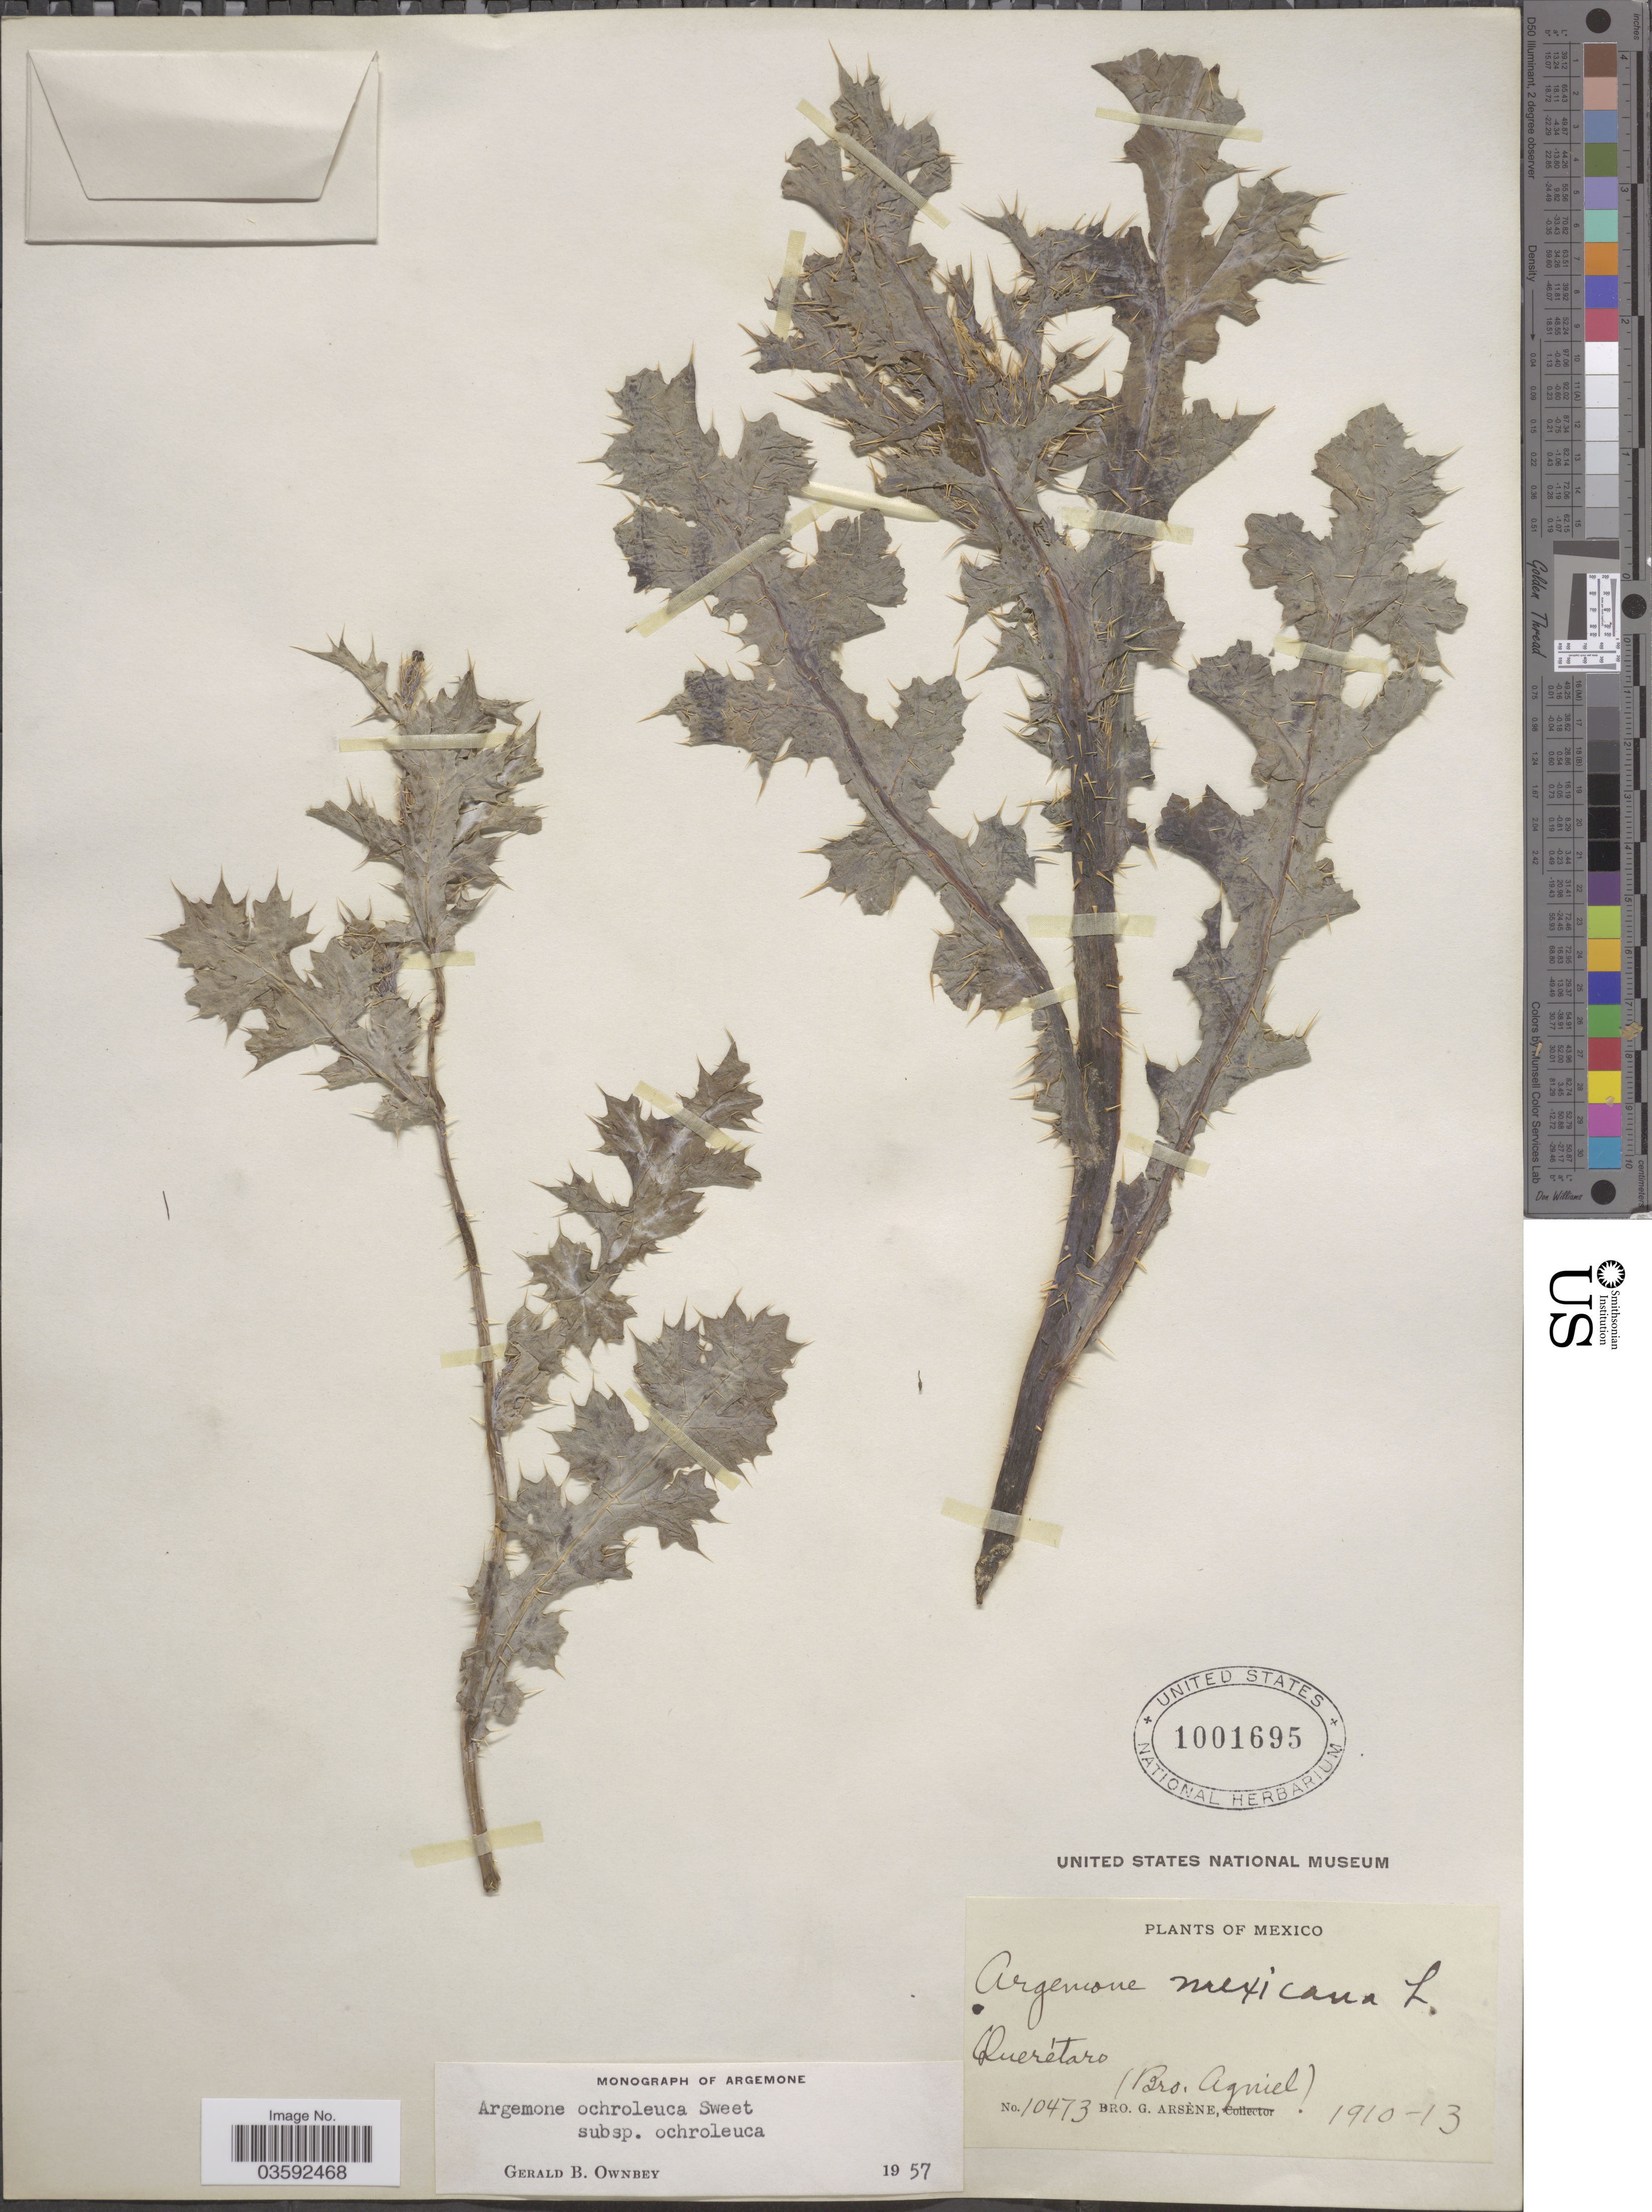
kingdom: Plantae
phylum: Tracheophyta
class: Magnoliopsida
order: Ranunculales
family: Papaveraceae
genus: Argemone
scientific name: Argemone ochroleuca subsp. ochroleuca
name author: Sweet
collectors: Bro. G. Arsène & Bro. Agniel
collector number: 10473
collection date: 1910/1913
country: Mexico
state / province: Querétaro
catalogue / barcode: US 1001695